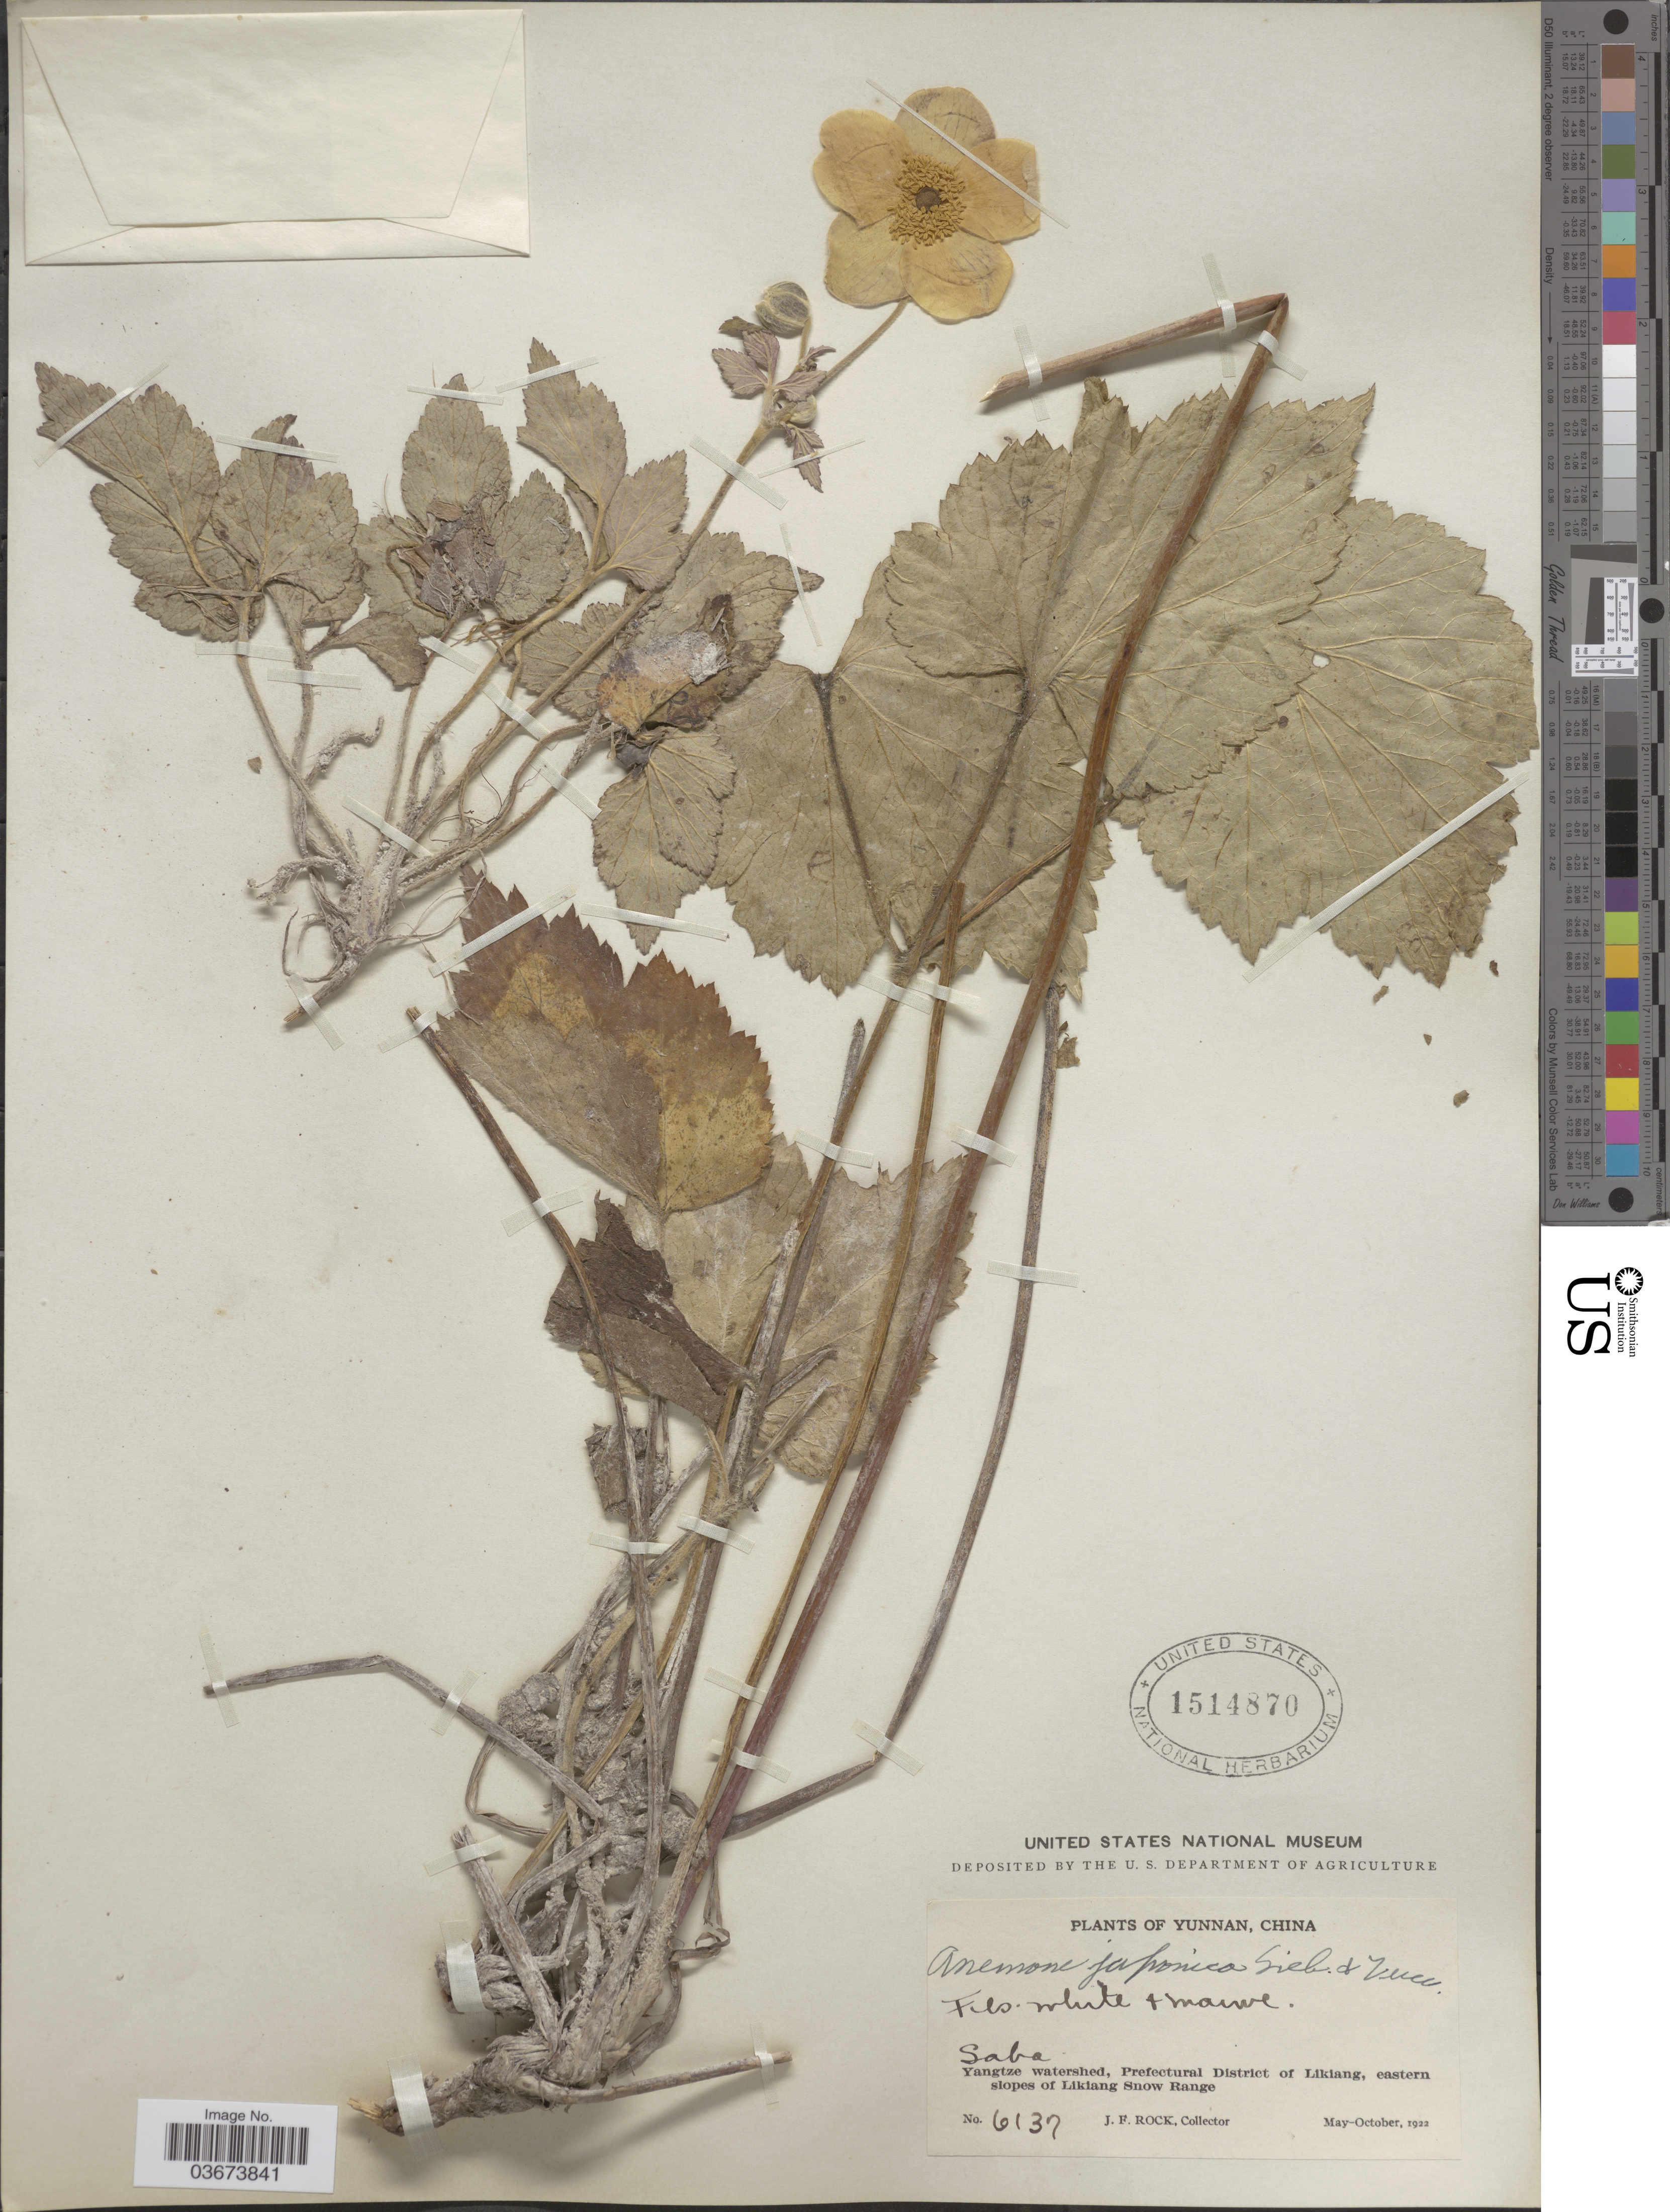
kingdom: Plantae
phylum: Tracheophyta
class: Magnoliopsida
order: Ranunculales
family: Ranunculaceae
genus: Anemone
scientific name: Anemone japonica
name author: Houtt.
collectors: J. Rock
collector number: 6137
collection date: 1922-05/1922-10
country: China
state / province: Yunnan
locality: Saba. Yangtze watershed, Prefectural District of Likiang, eastern slopes of Likiang Snow Range.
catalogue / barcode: US 1514870